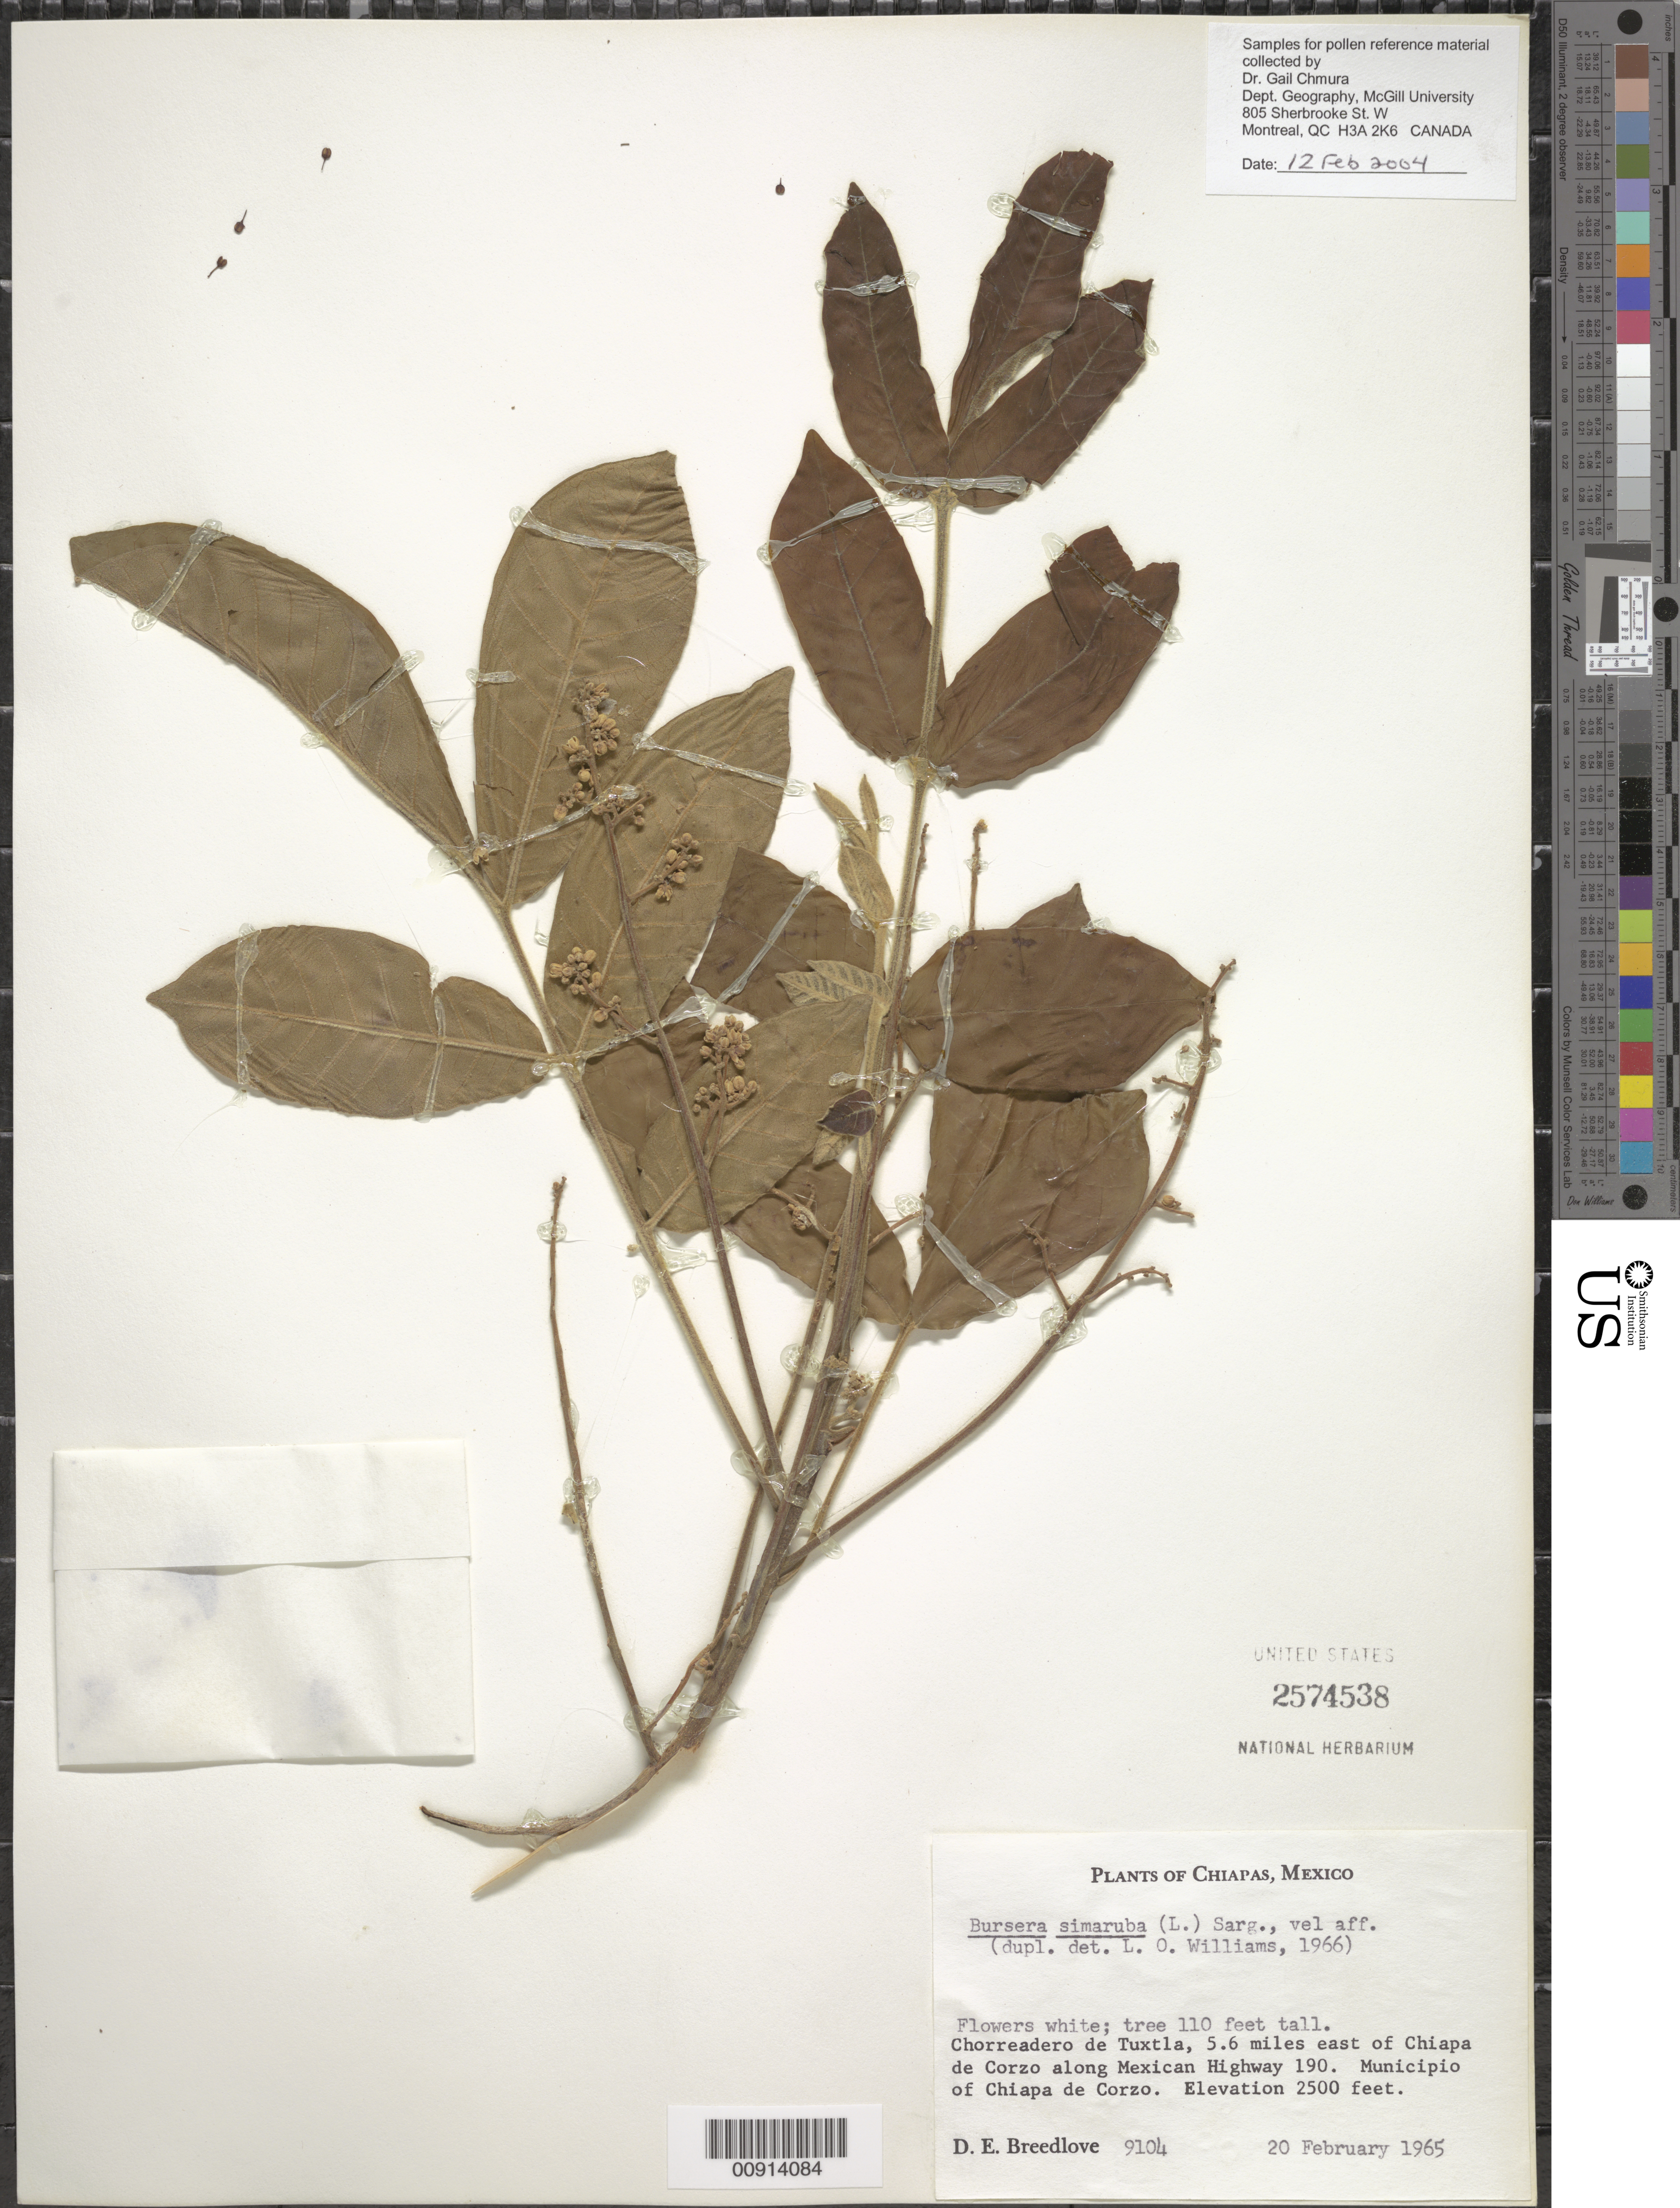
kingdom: Plantae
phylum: Tracheophyta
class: Magnoliopsida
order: Sapindales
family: Burseraceae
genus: Bursera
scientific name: Bursera simaruba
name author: (L.) Sarg.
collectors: D. E. Breedlove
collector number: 9104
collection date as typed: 20 Feb 1965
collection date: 1965-02-20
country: Mexico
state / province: Chiapas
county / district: Chiapa de Corzo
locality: Chorreadero de Tuxtla, 5.6 miles east of Chiapa de Corzo along Mexican Highway 190. Municipio de Chiapa de Corzo, Chiapas.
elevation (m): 762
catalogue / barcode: US 2574538